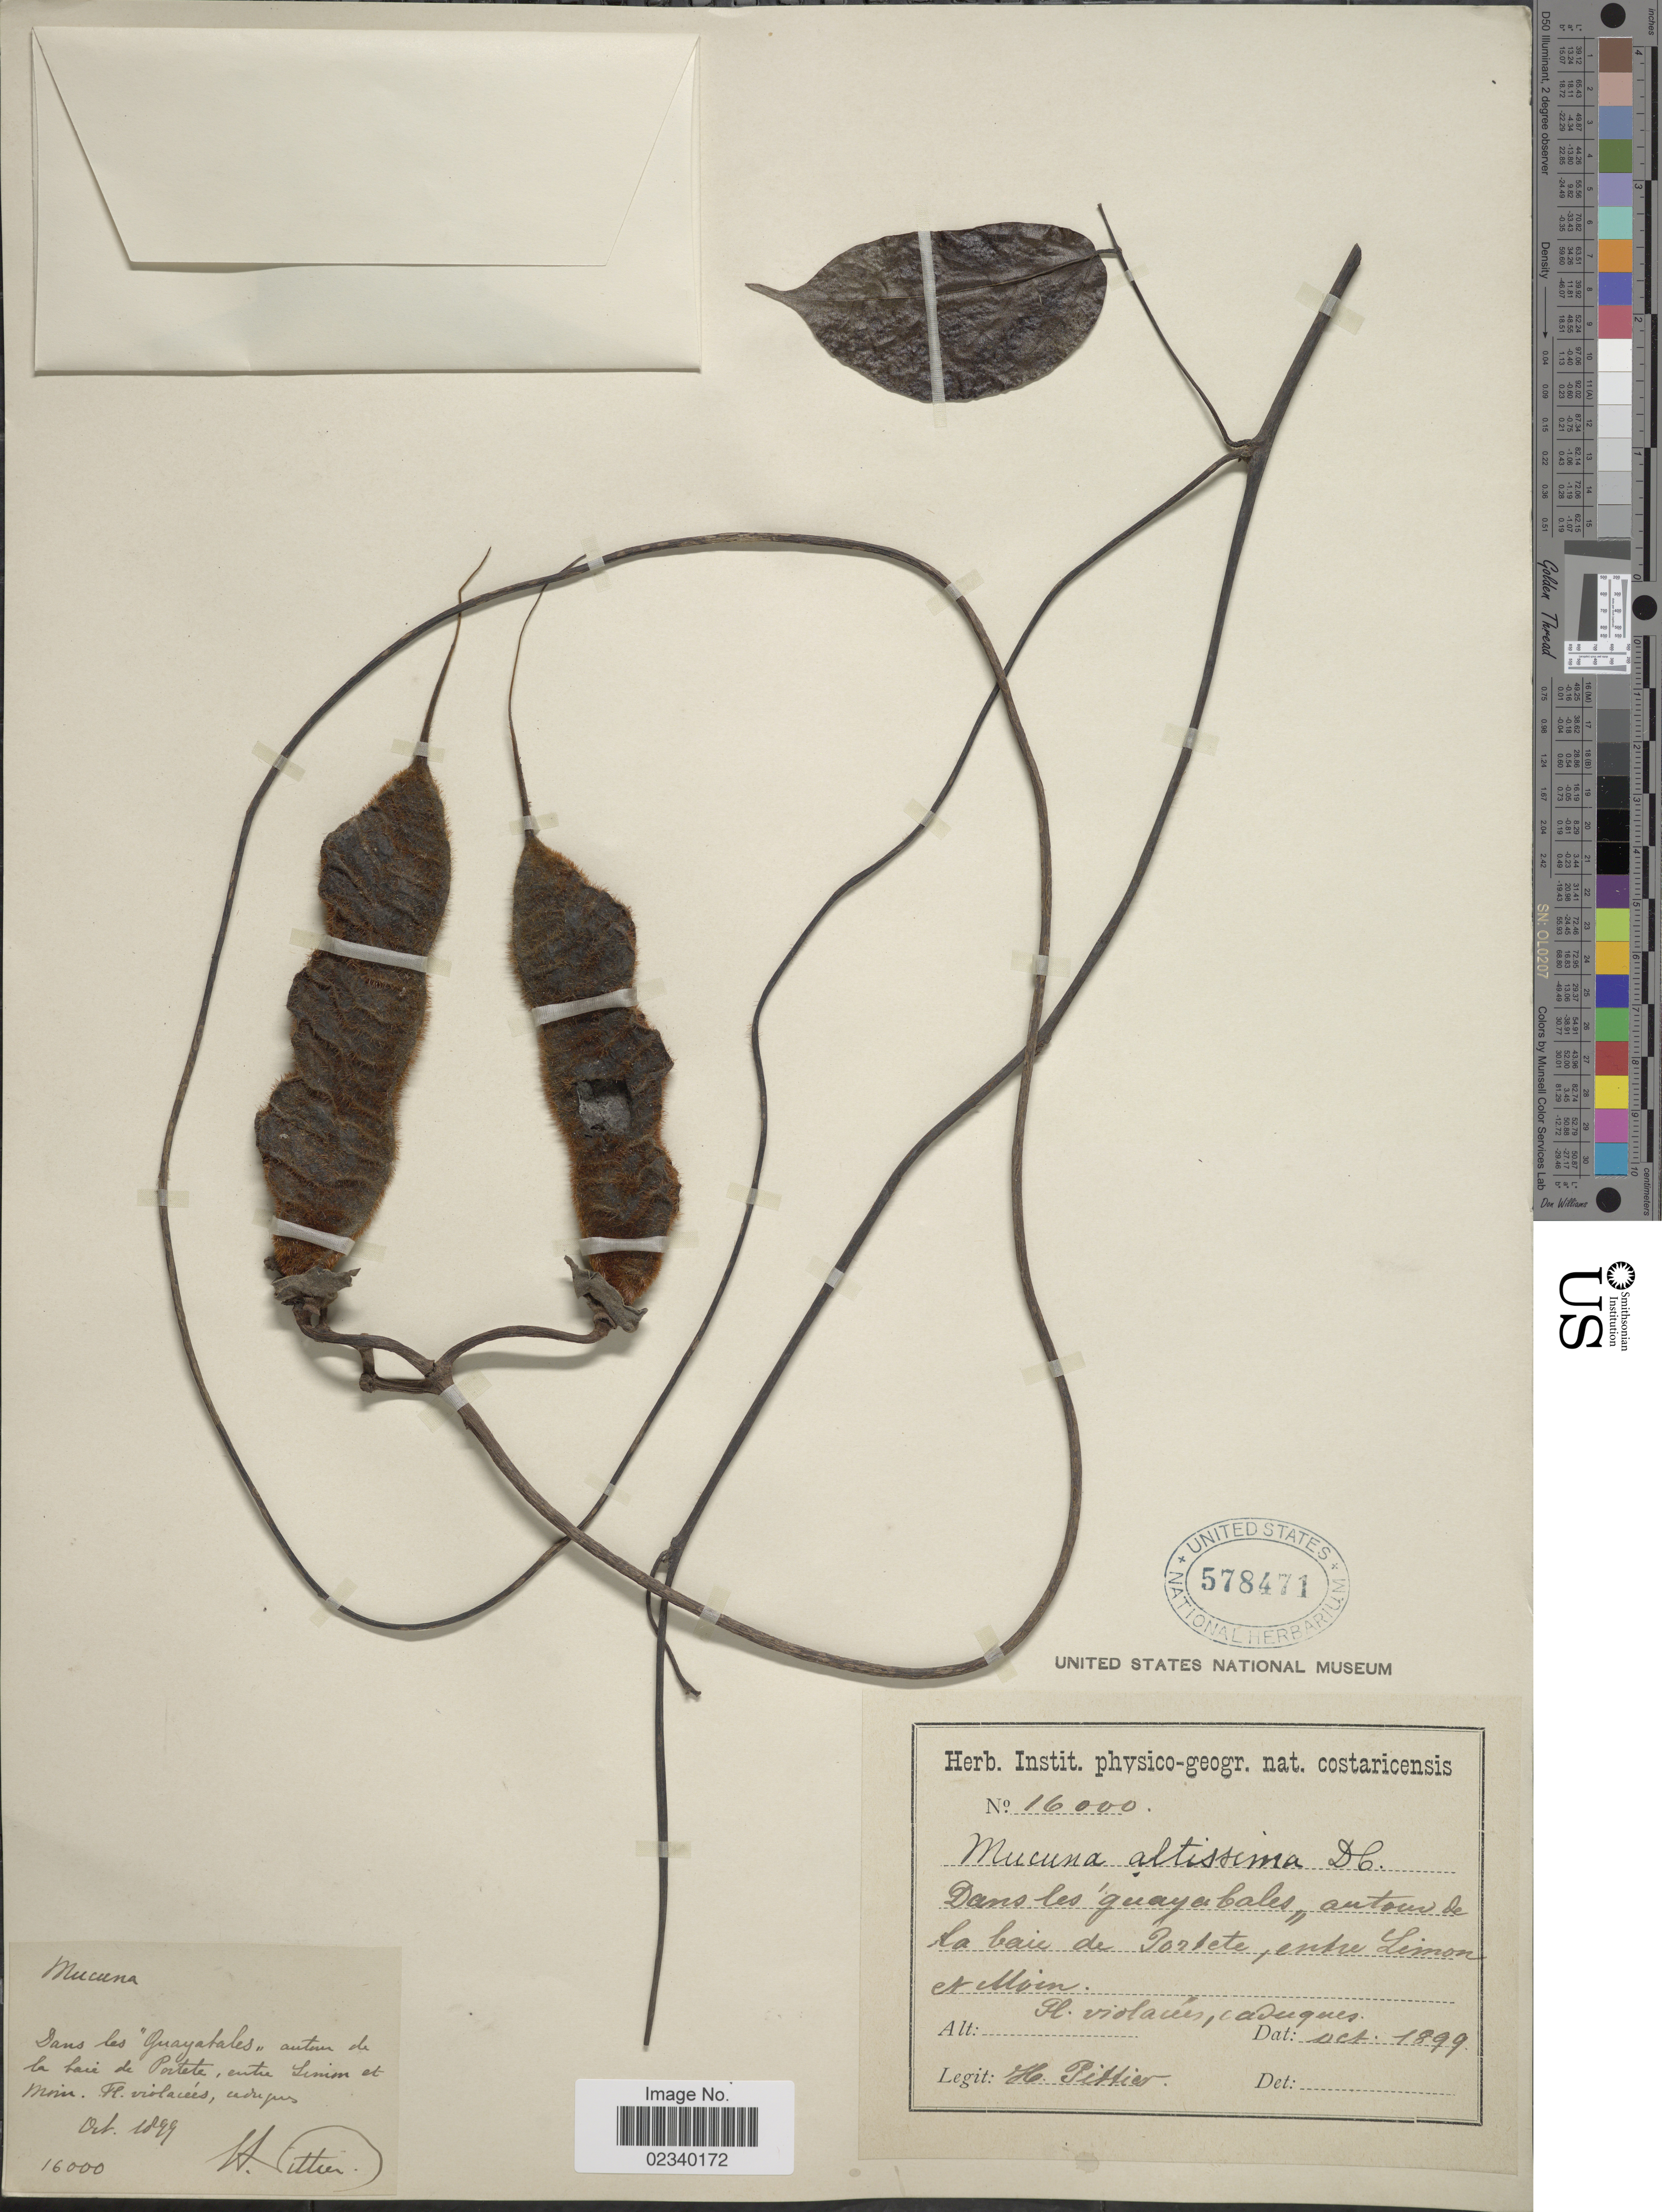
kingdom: Plantae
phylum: Tracheophyta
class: Magnoliopsida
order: Fabales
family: Fabaceae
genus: Mucuna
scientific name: Mucuna urens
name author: (L.) Medik.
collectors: H. F. Pittier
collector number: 16000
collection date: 1899-10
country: Costa Rica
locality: Dans les "Guayatales" autern de la baie de Portete, entre Limon et Moin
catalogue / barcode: US 578471